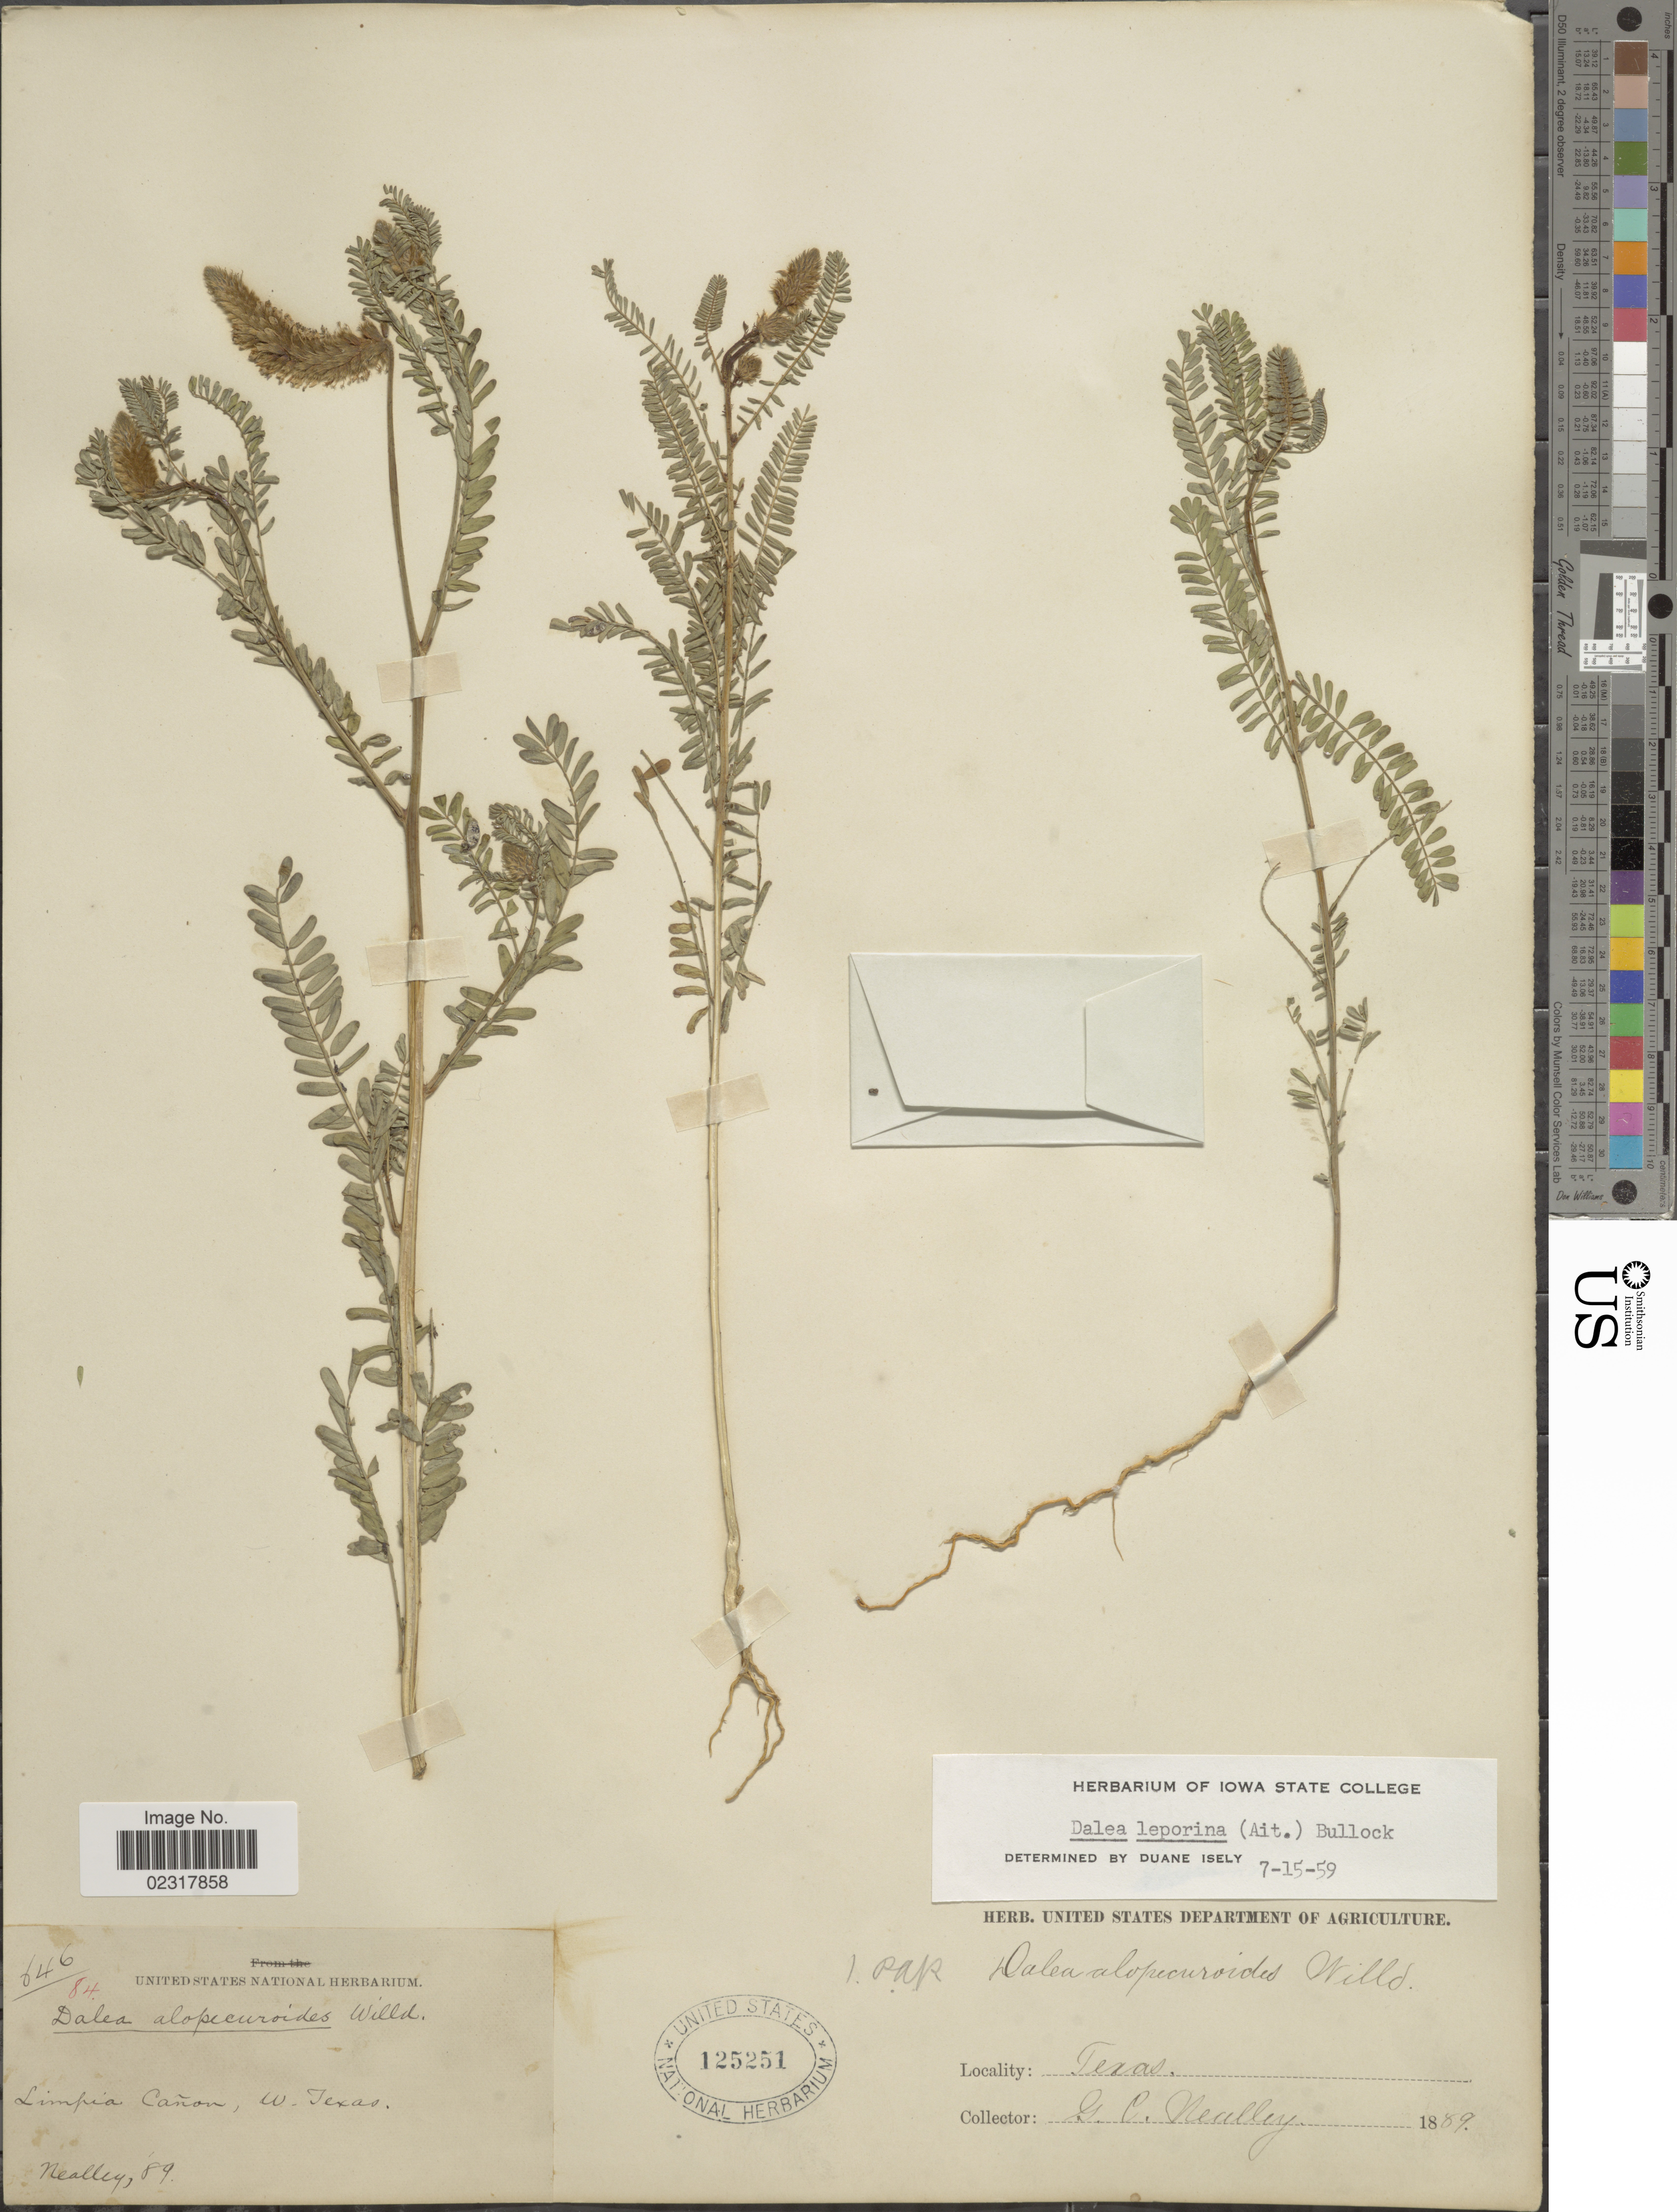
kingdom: Plantae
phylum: Tracheophyta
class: Magnoliopsida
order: Fabales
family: Fabaceae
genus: Dalea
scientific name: Dalea leporina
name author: (Aiton) Bullock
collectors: G. C. Nealley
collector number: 646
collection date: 1889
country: United States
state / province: Texas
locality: Limpia Cañon, W. Texas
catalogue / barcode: US 125251